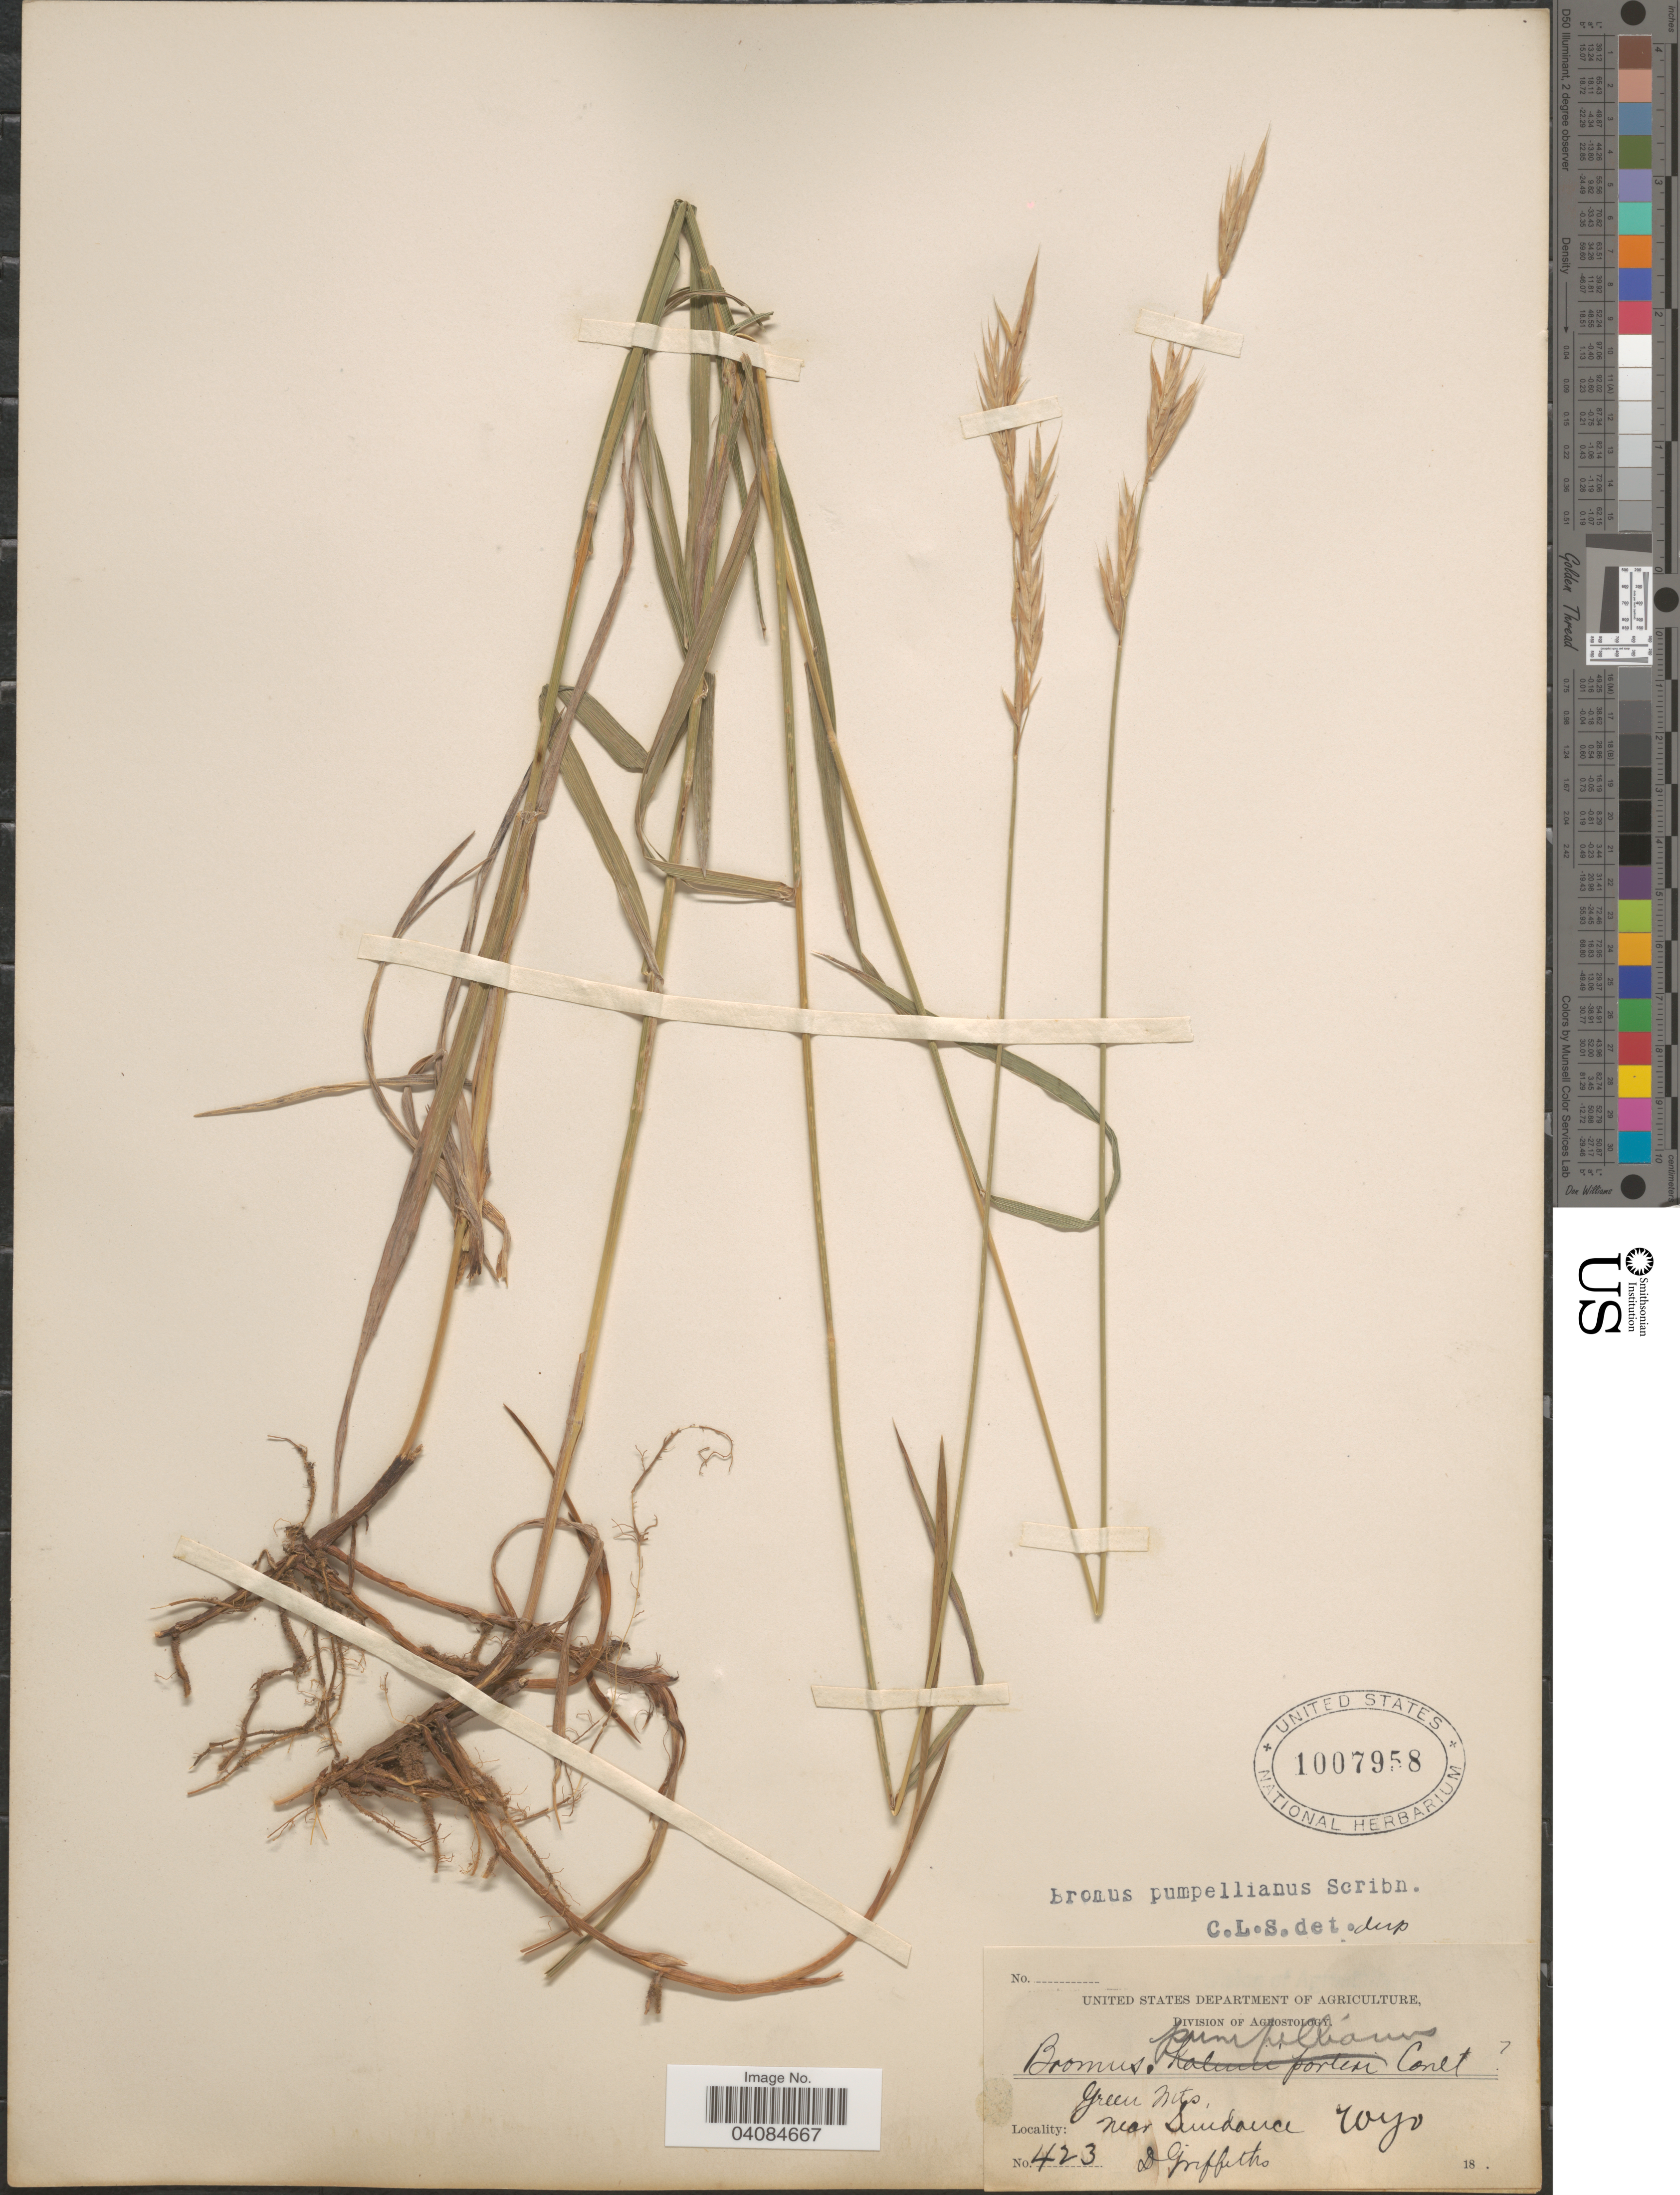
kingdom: Plantae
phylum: Tracheophyta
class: Liliopsida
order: Poales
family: Poaceae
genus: Bromus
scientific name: Bromus pumpellianus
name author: Scribn.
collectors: D. Griffiths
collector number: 423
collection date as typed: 18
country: United States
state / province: Wyoming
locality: Green Mts. near Sundance.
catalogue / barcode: US 1007958